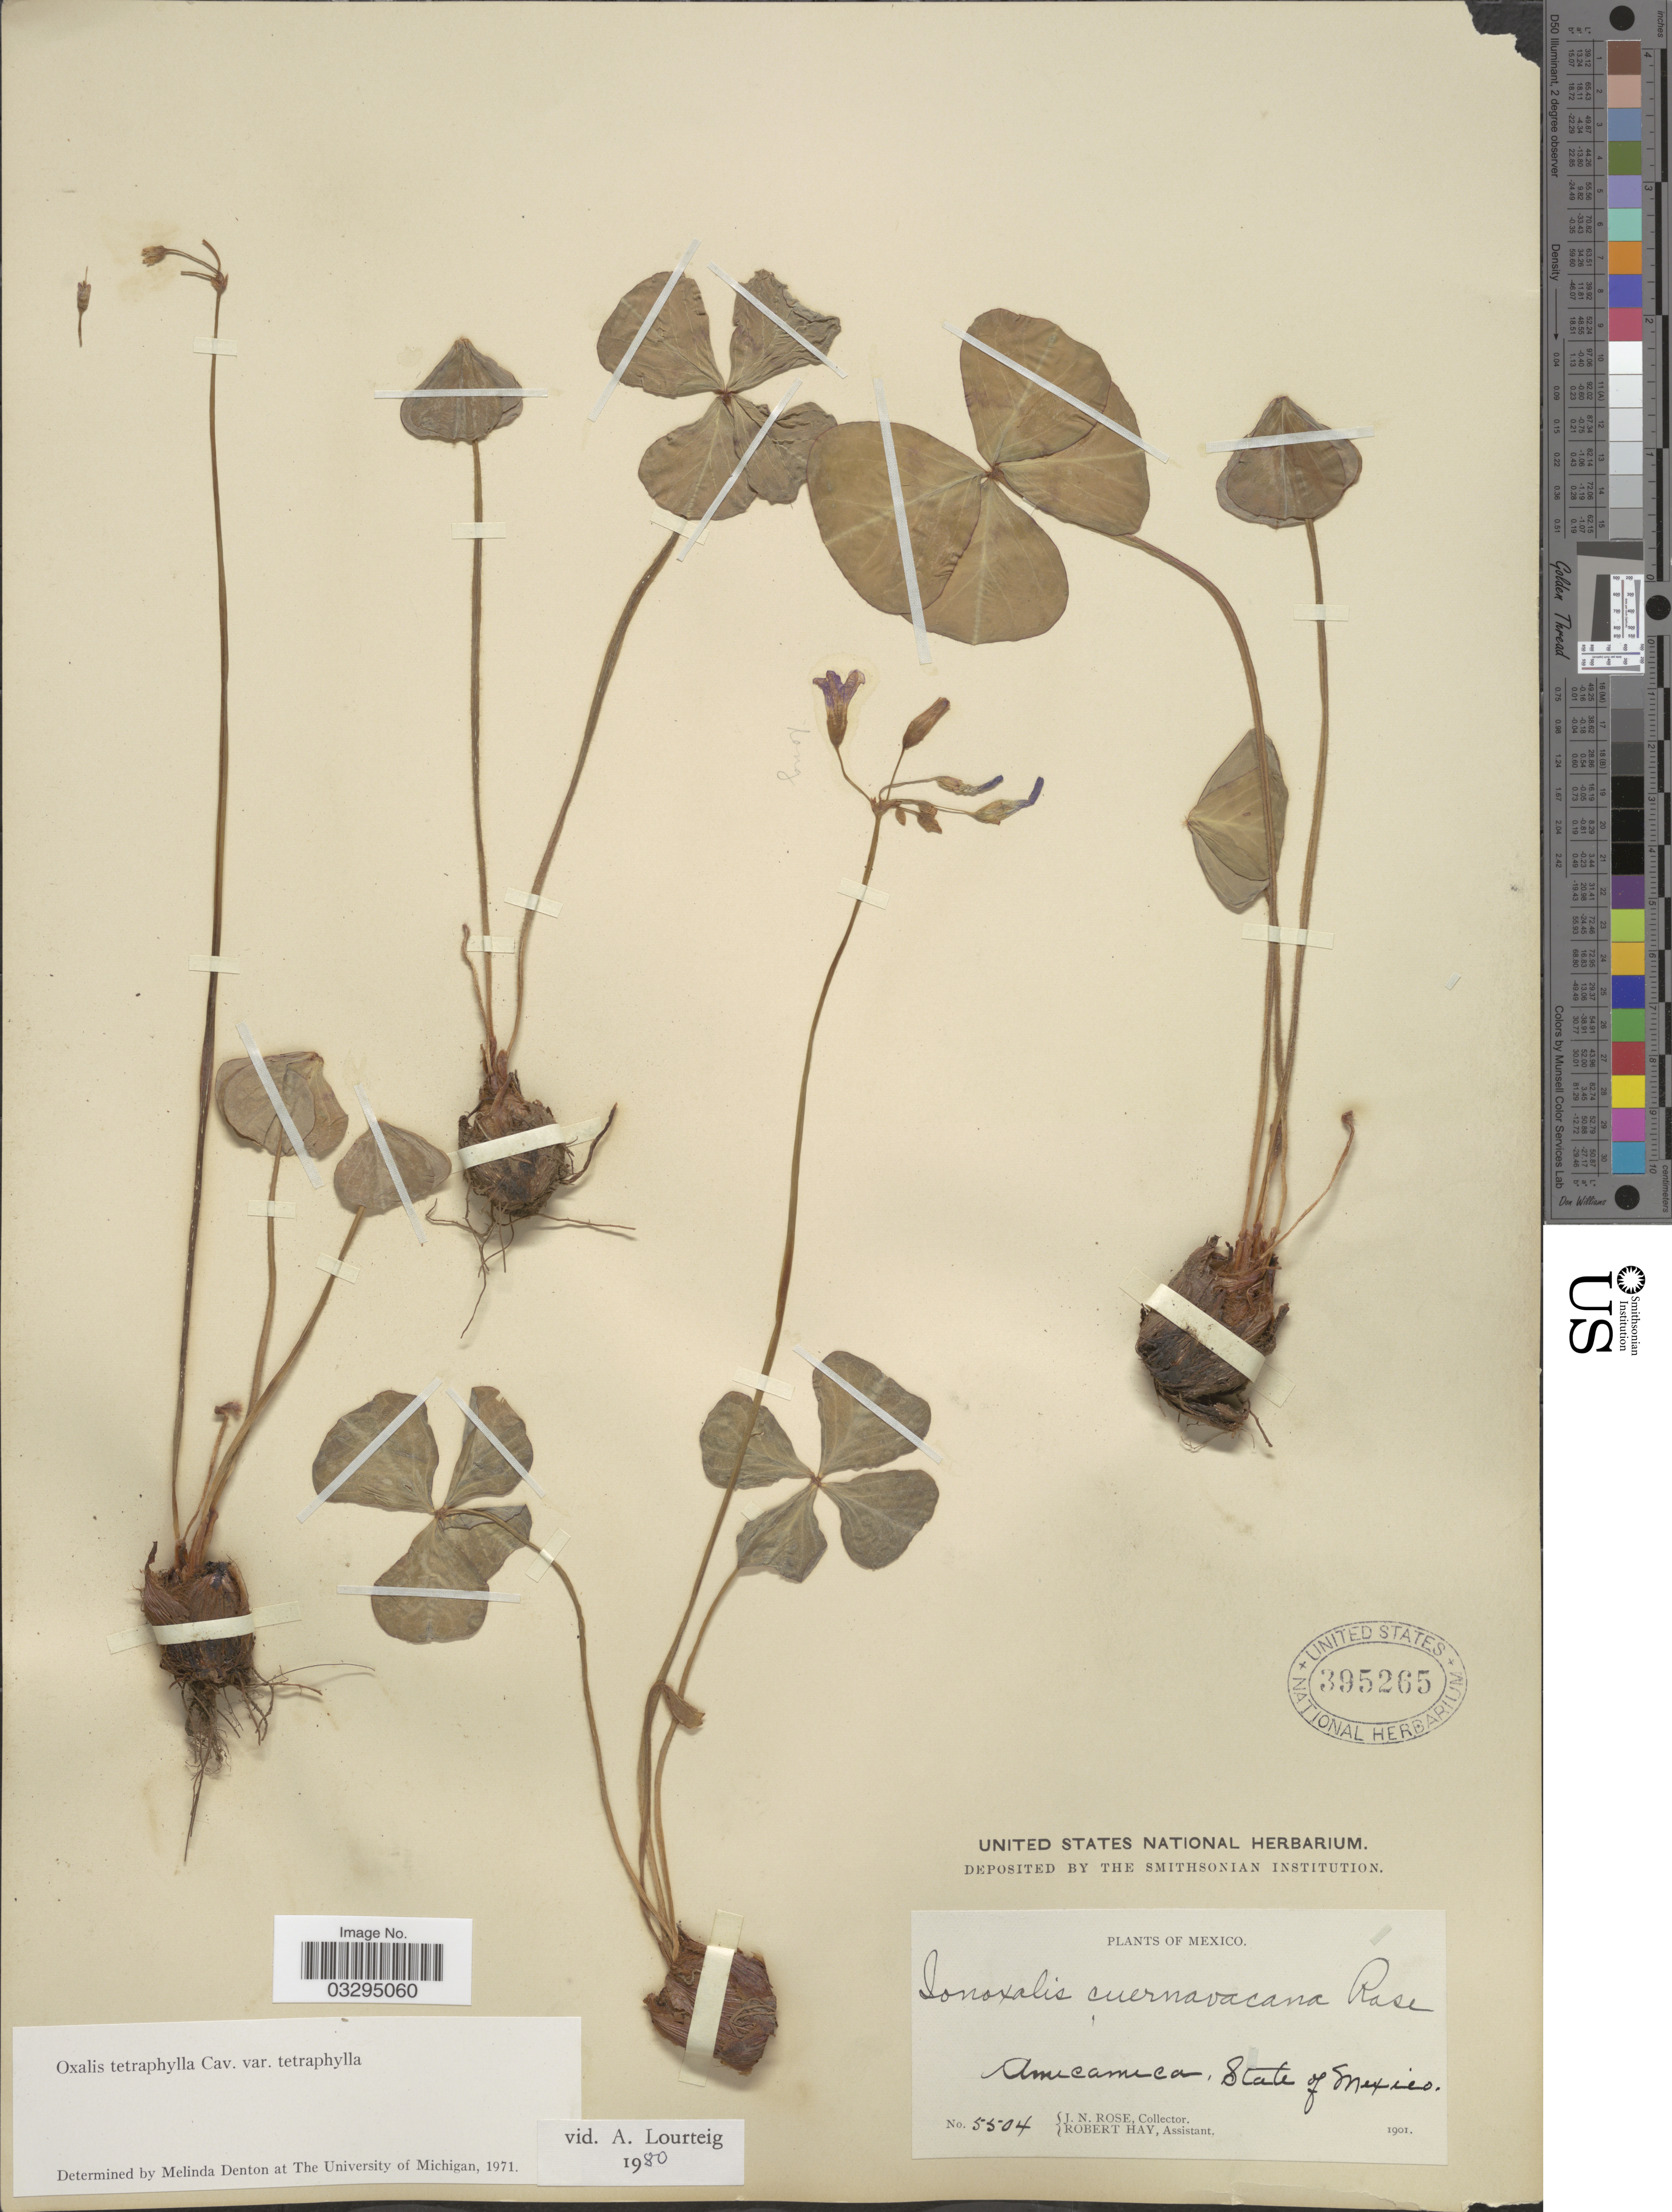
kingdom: Plantae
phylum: Tracheophyta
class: Magnoliopsida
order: Oxalidales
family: Oxalidaceae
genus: Oxalis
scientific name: Oxalis tetraphylla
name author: Cav.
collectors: J. N. Rose & R. Hay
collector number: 5504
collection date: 1901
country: Mexico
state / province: México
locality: Amecameca, State of Mexico.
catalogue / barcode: US 395265